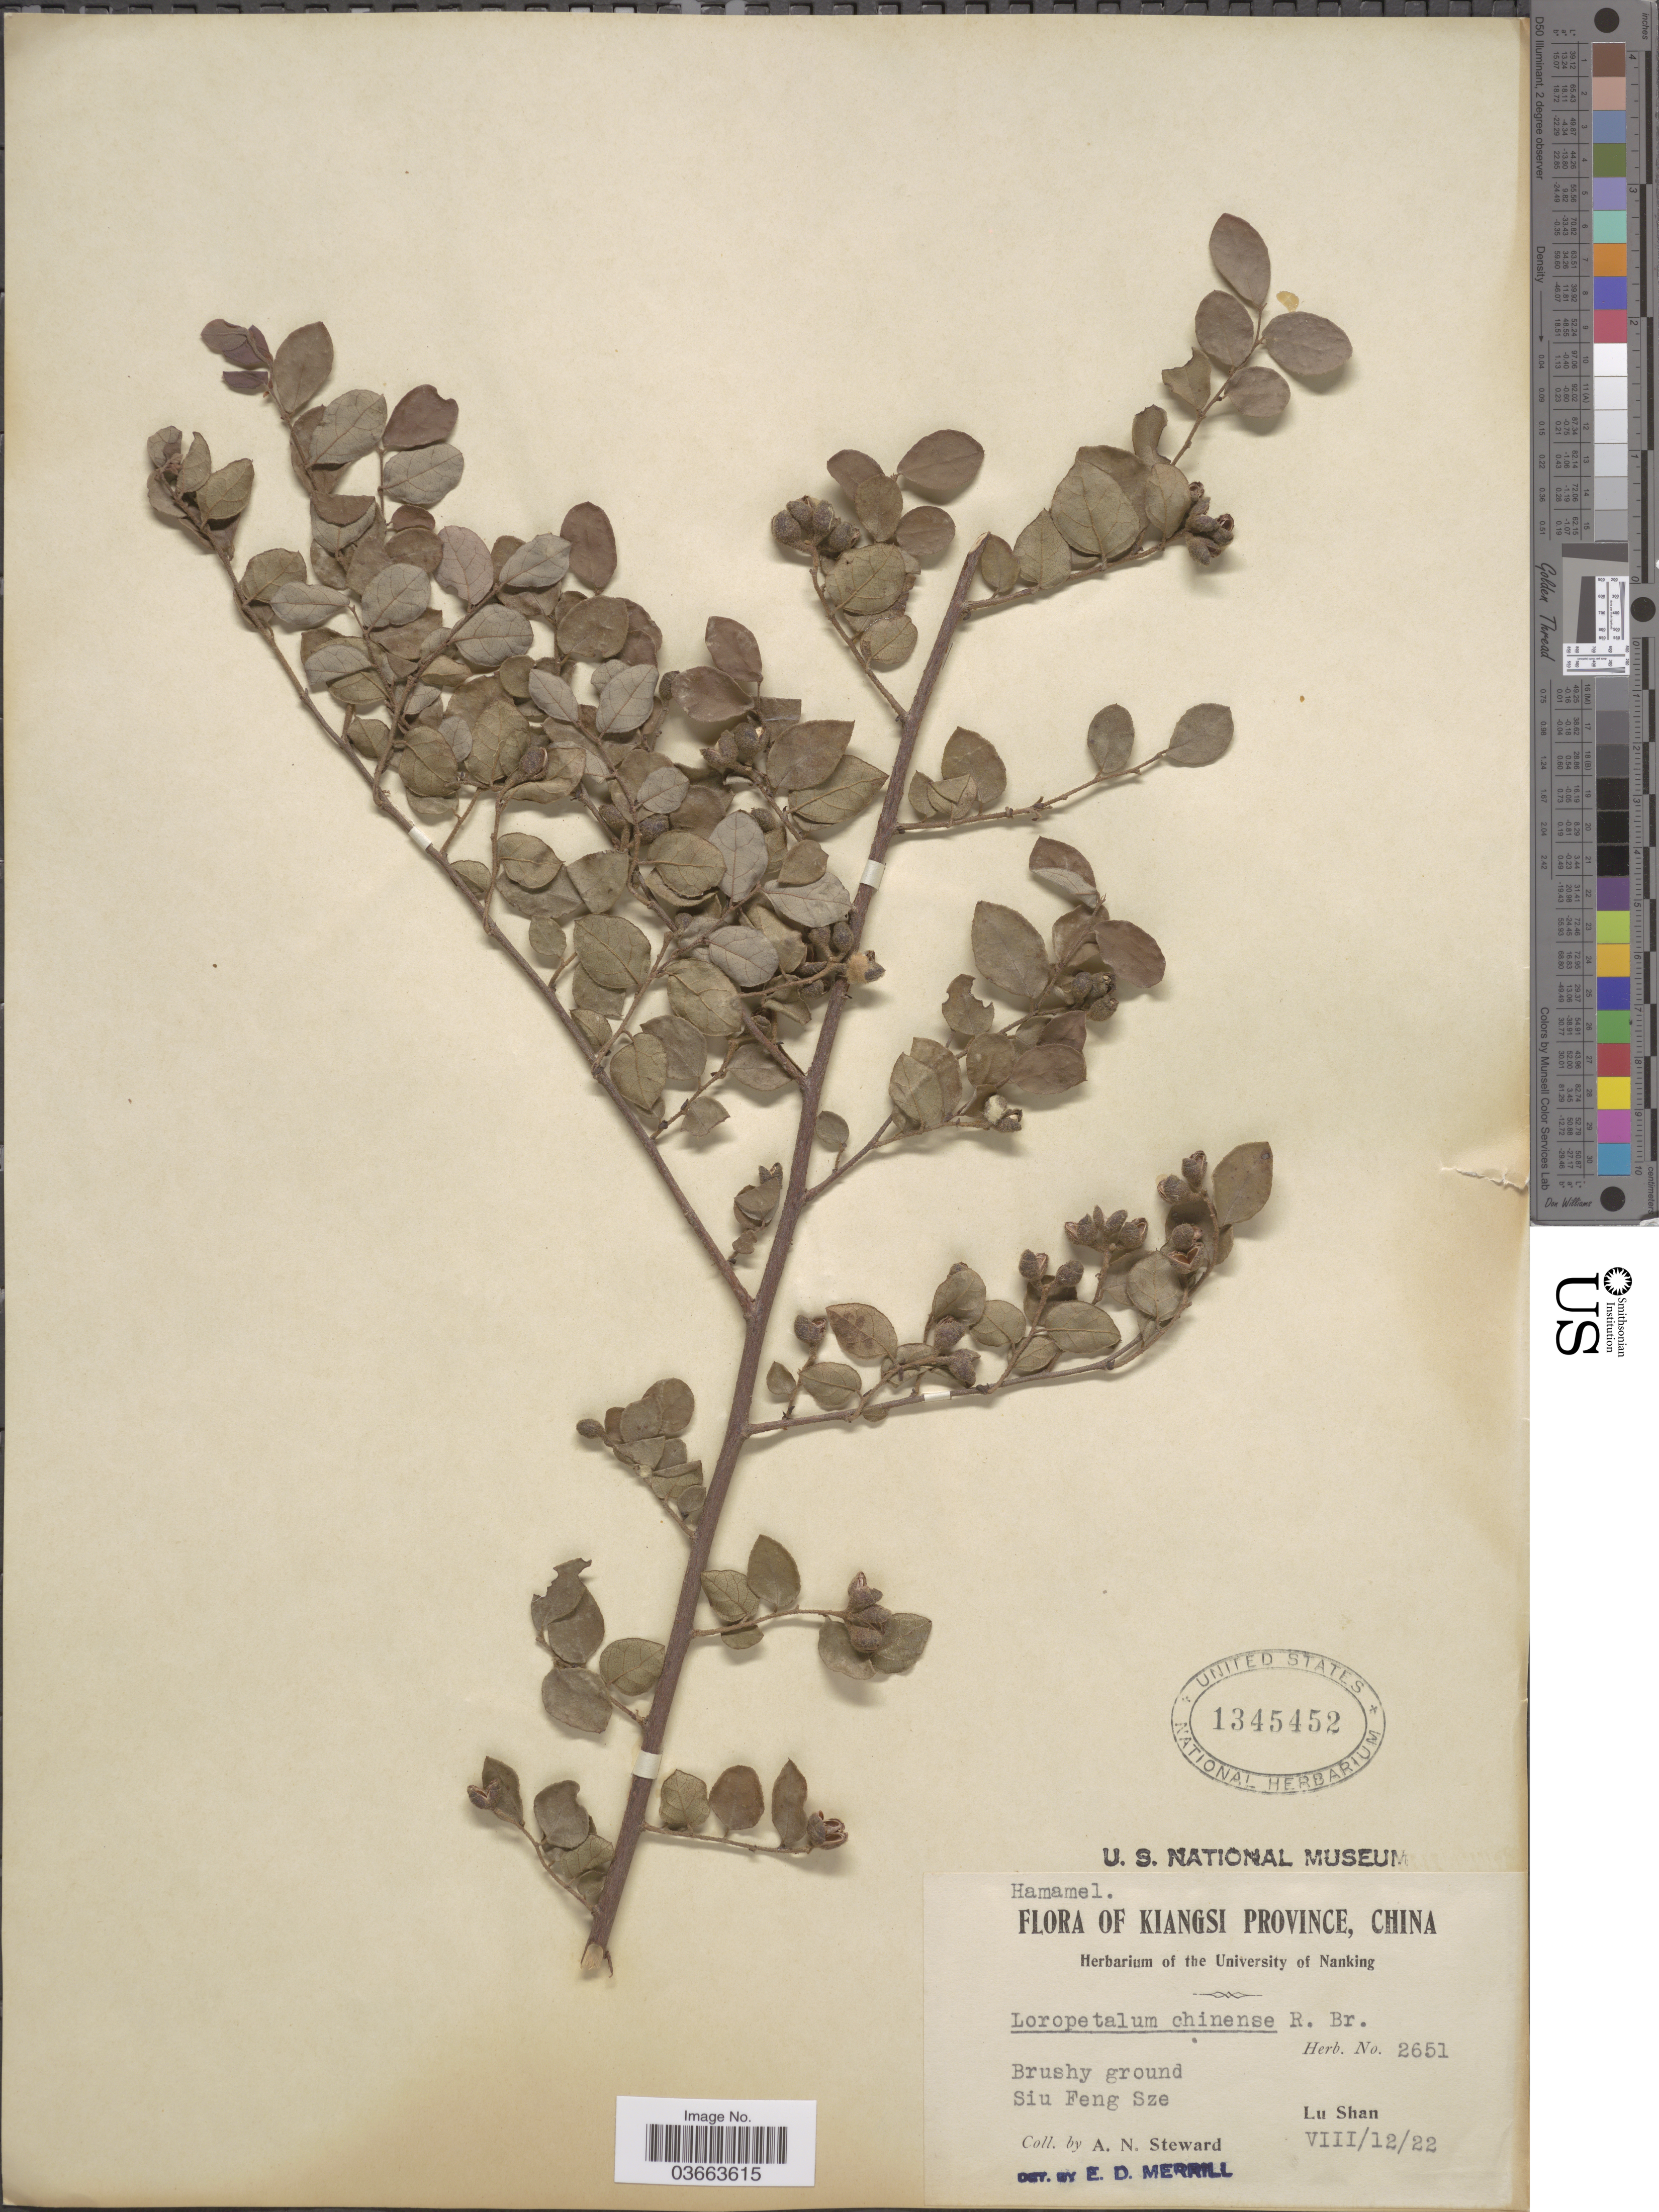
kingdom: Plantae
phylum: Tracheophyta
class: Magnoliopsida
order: Saxifragales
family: Hamamelidaceae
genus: Loropetalum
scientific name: Loropetalum chinense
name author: (R. Br.) Oliv.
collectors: A. N. Steward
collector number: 2651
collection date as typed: Transcribed d/m/y: 12/8/22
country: China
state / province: Jiangxi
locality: Kiangsi Province. Siu Feng Sze. Lu Shan.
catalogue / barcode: US 1345452